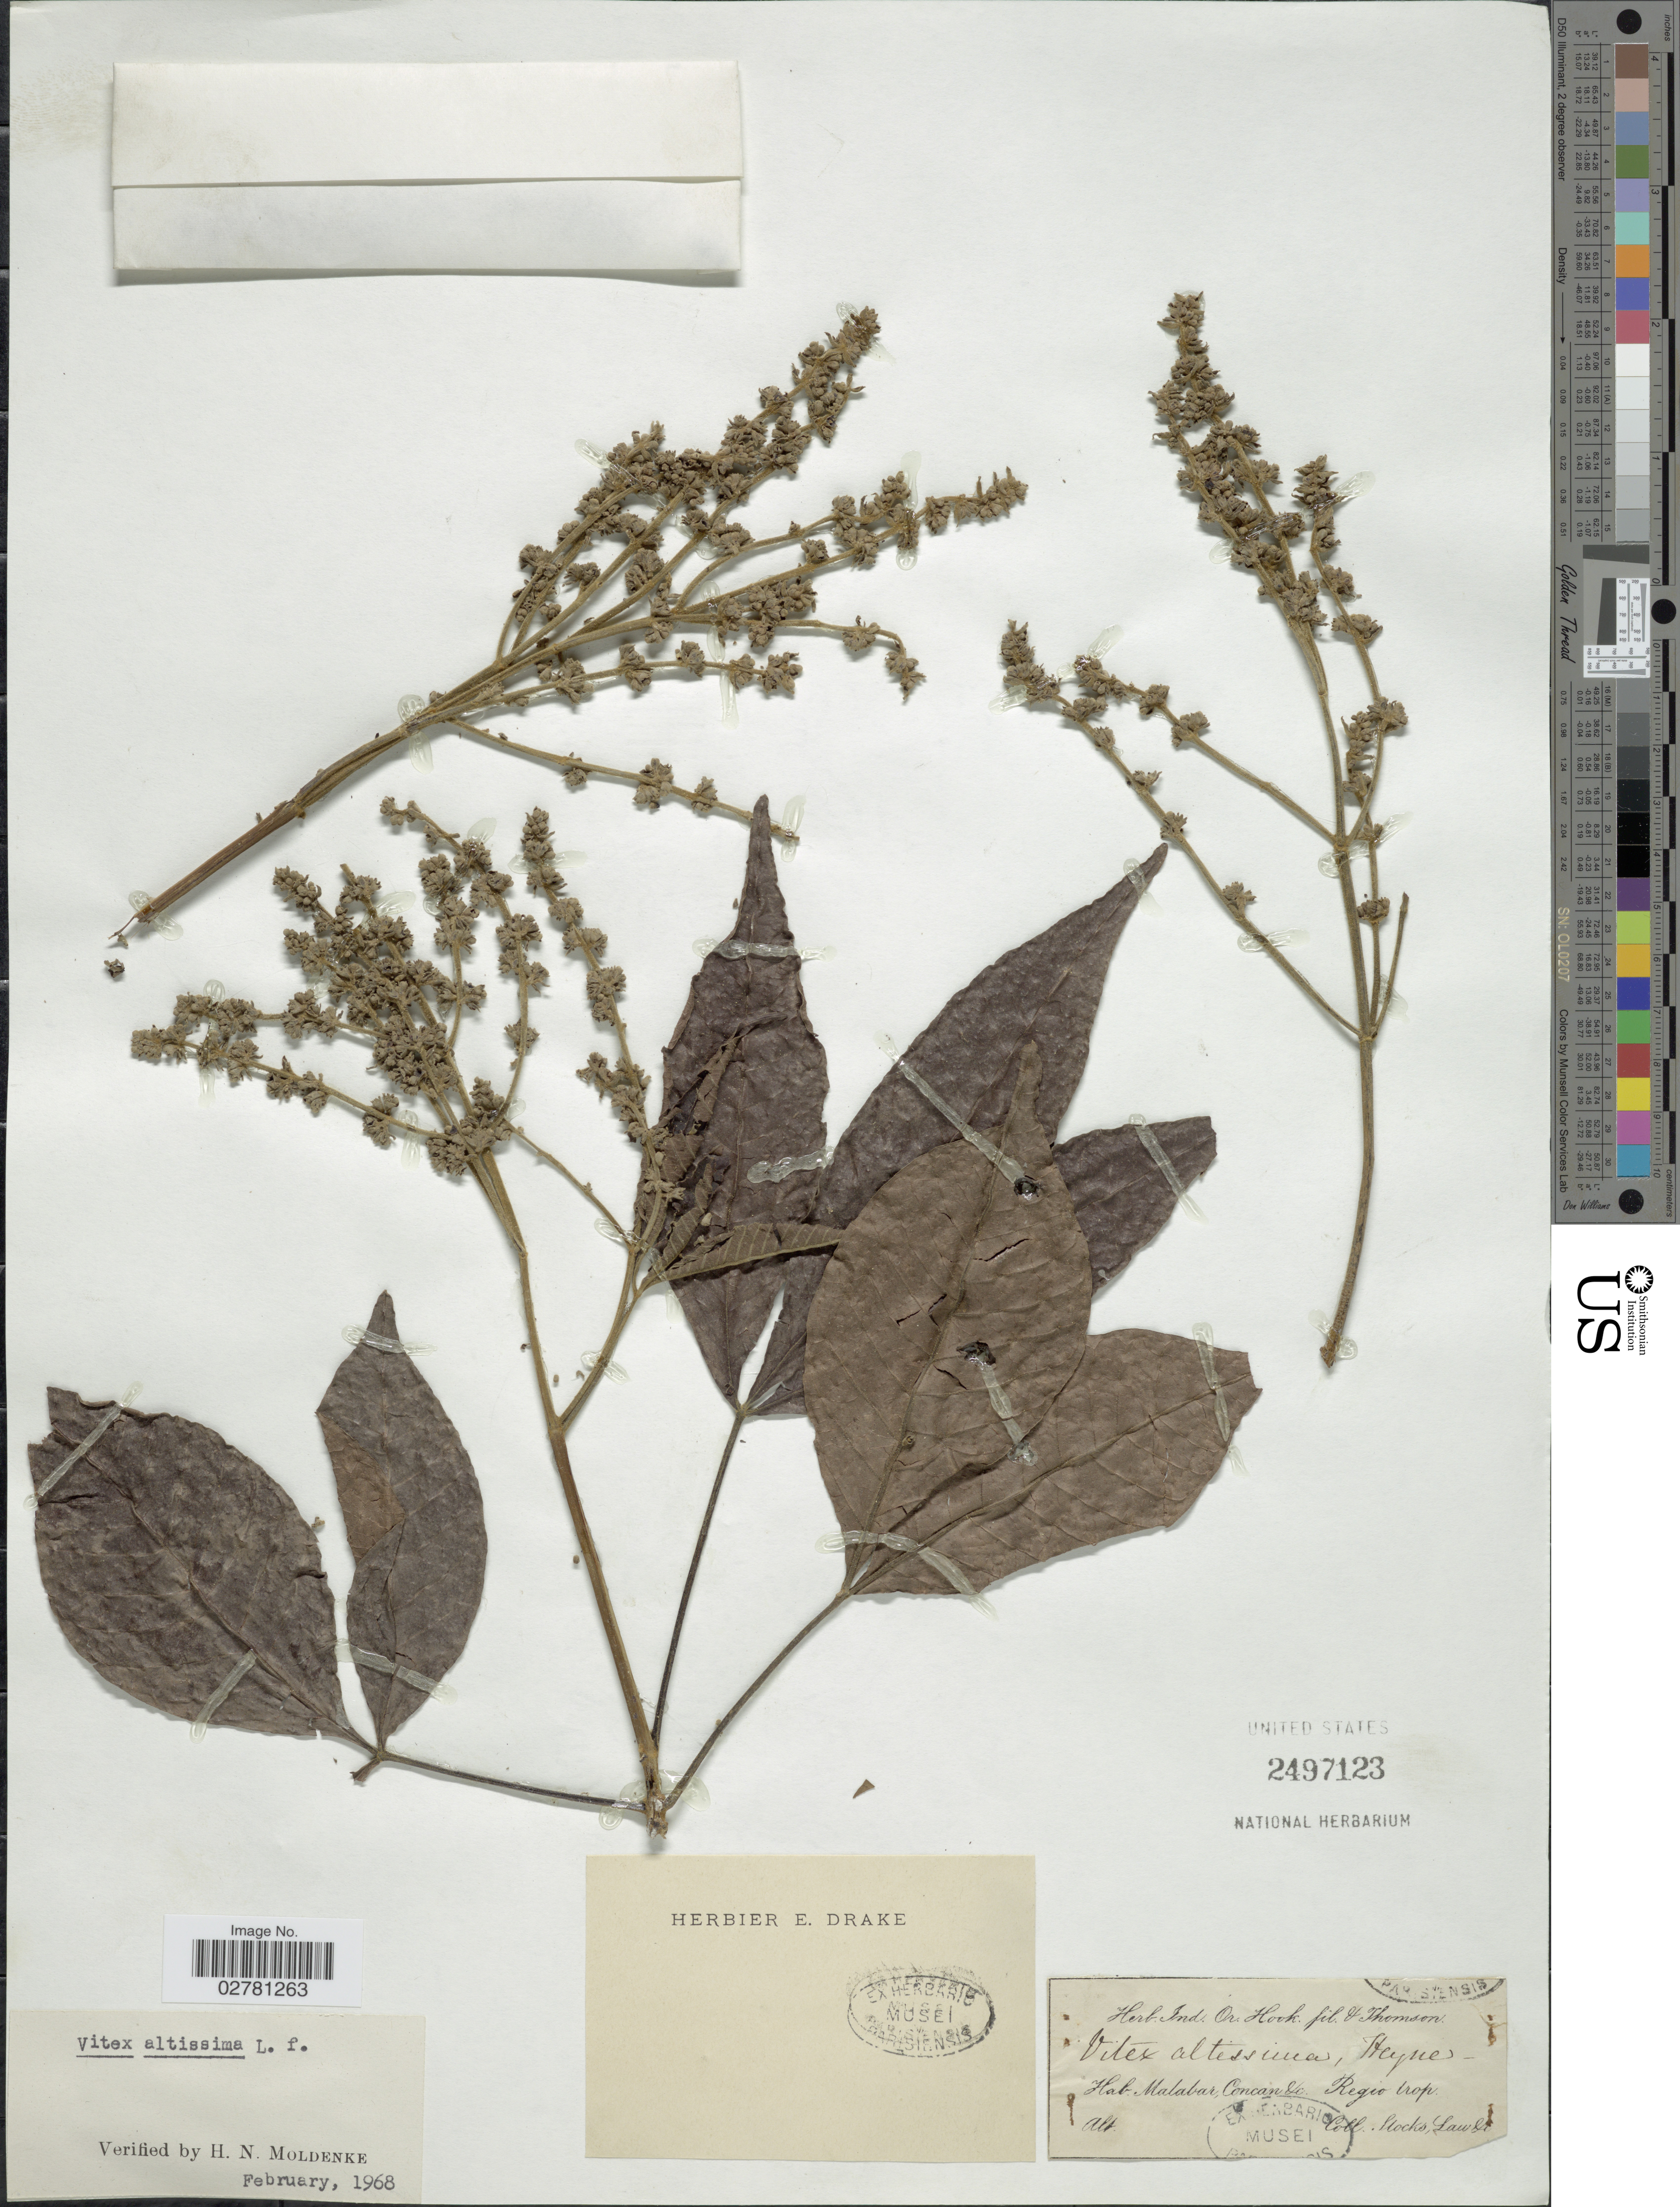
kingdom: Plantae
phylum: Tracheophyta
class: Magnoliopsida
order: Lamiales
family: Lamiaceae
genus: Vitex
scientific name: Vitex altissima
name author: L. f.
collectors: J. Stocks & J. Law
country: India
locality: Malabar, Concan &c. Regio trop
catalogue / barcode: US 2497123